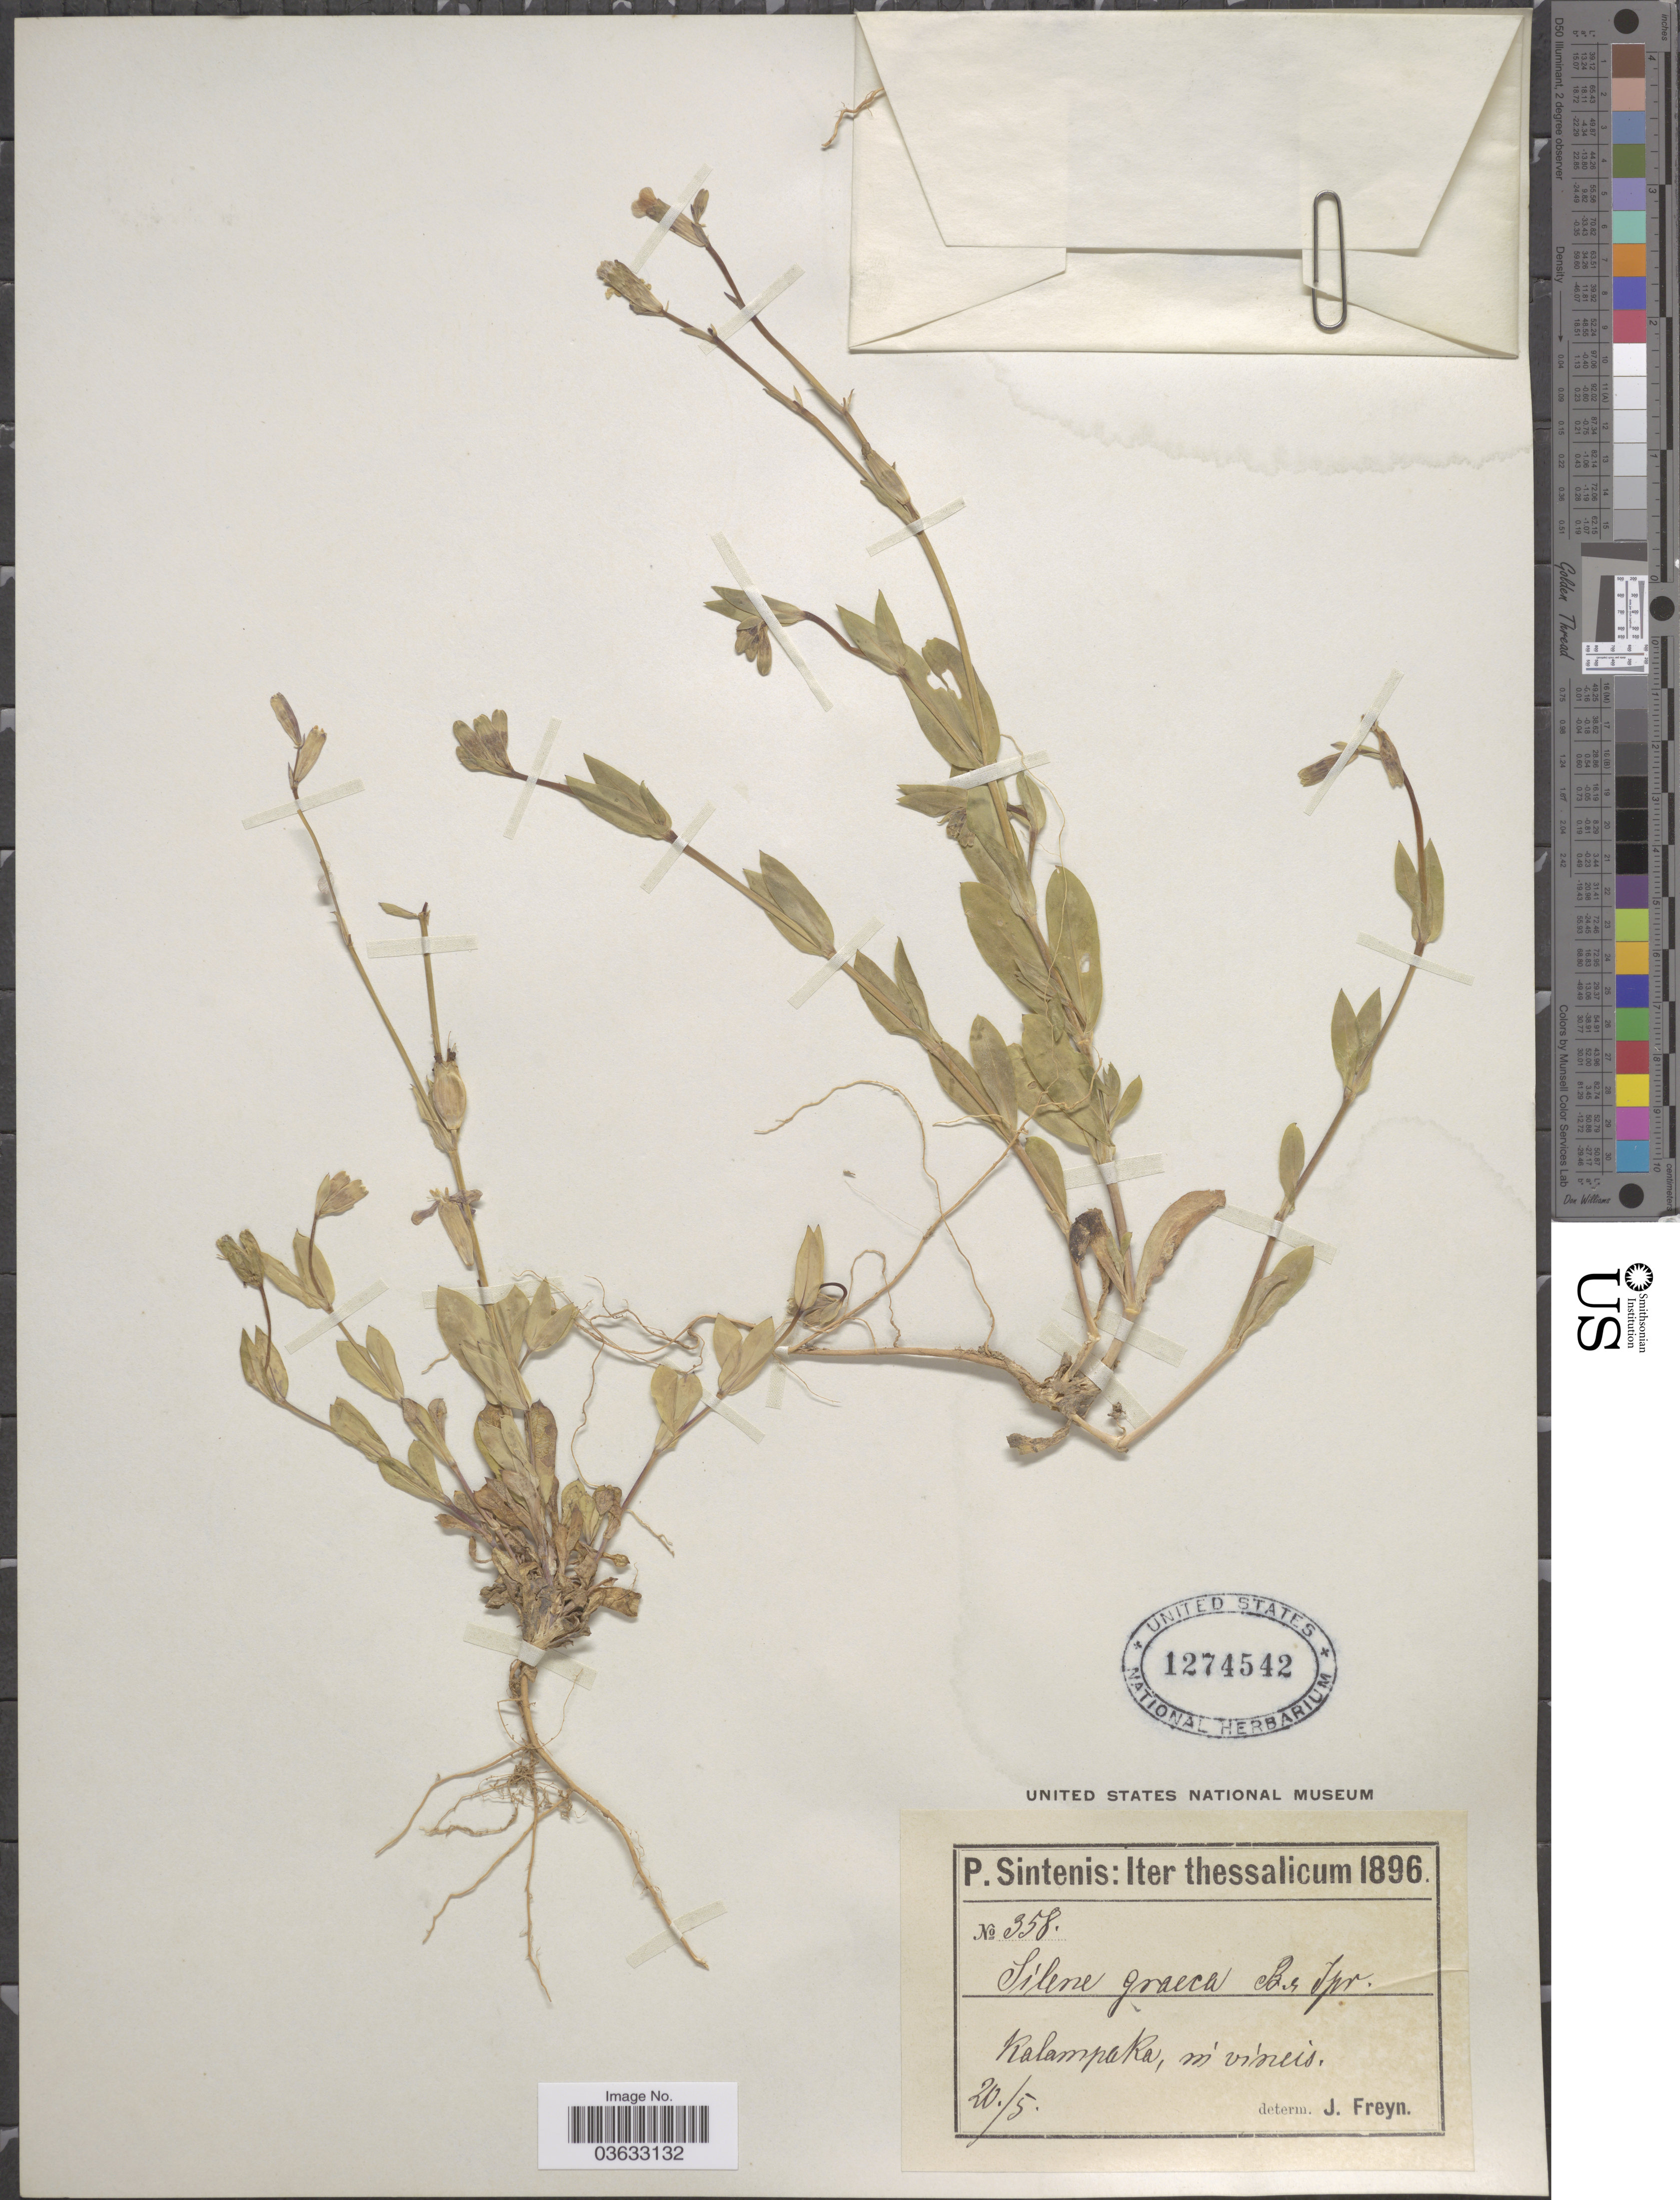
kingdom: Plantae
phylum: Tracheophyta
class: Magnoliopsida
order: Caryophyllales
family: Caryophyllaceae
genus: Silene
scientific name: Silene graeca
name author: Boiss. & Spruner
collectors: P. Sintenis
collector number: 358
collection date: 1896-05-20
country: Greece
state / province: Thessaly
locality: Iter thessalicum. Kalampaka, in vineis.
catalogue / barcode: US 1274542